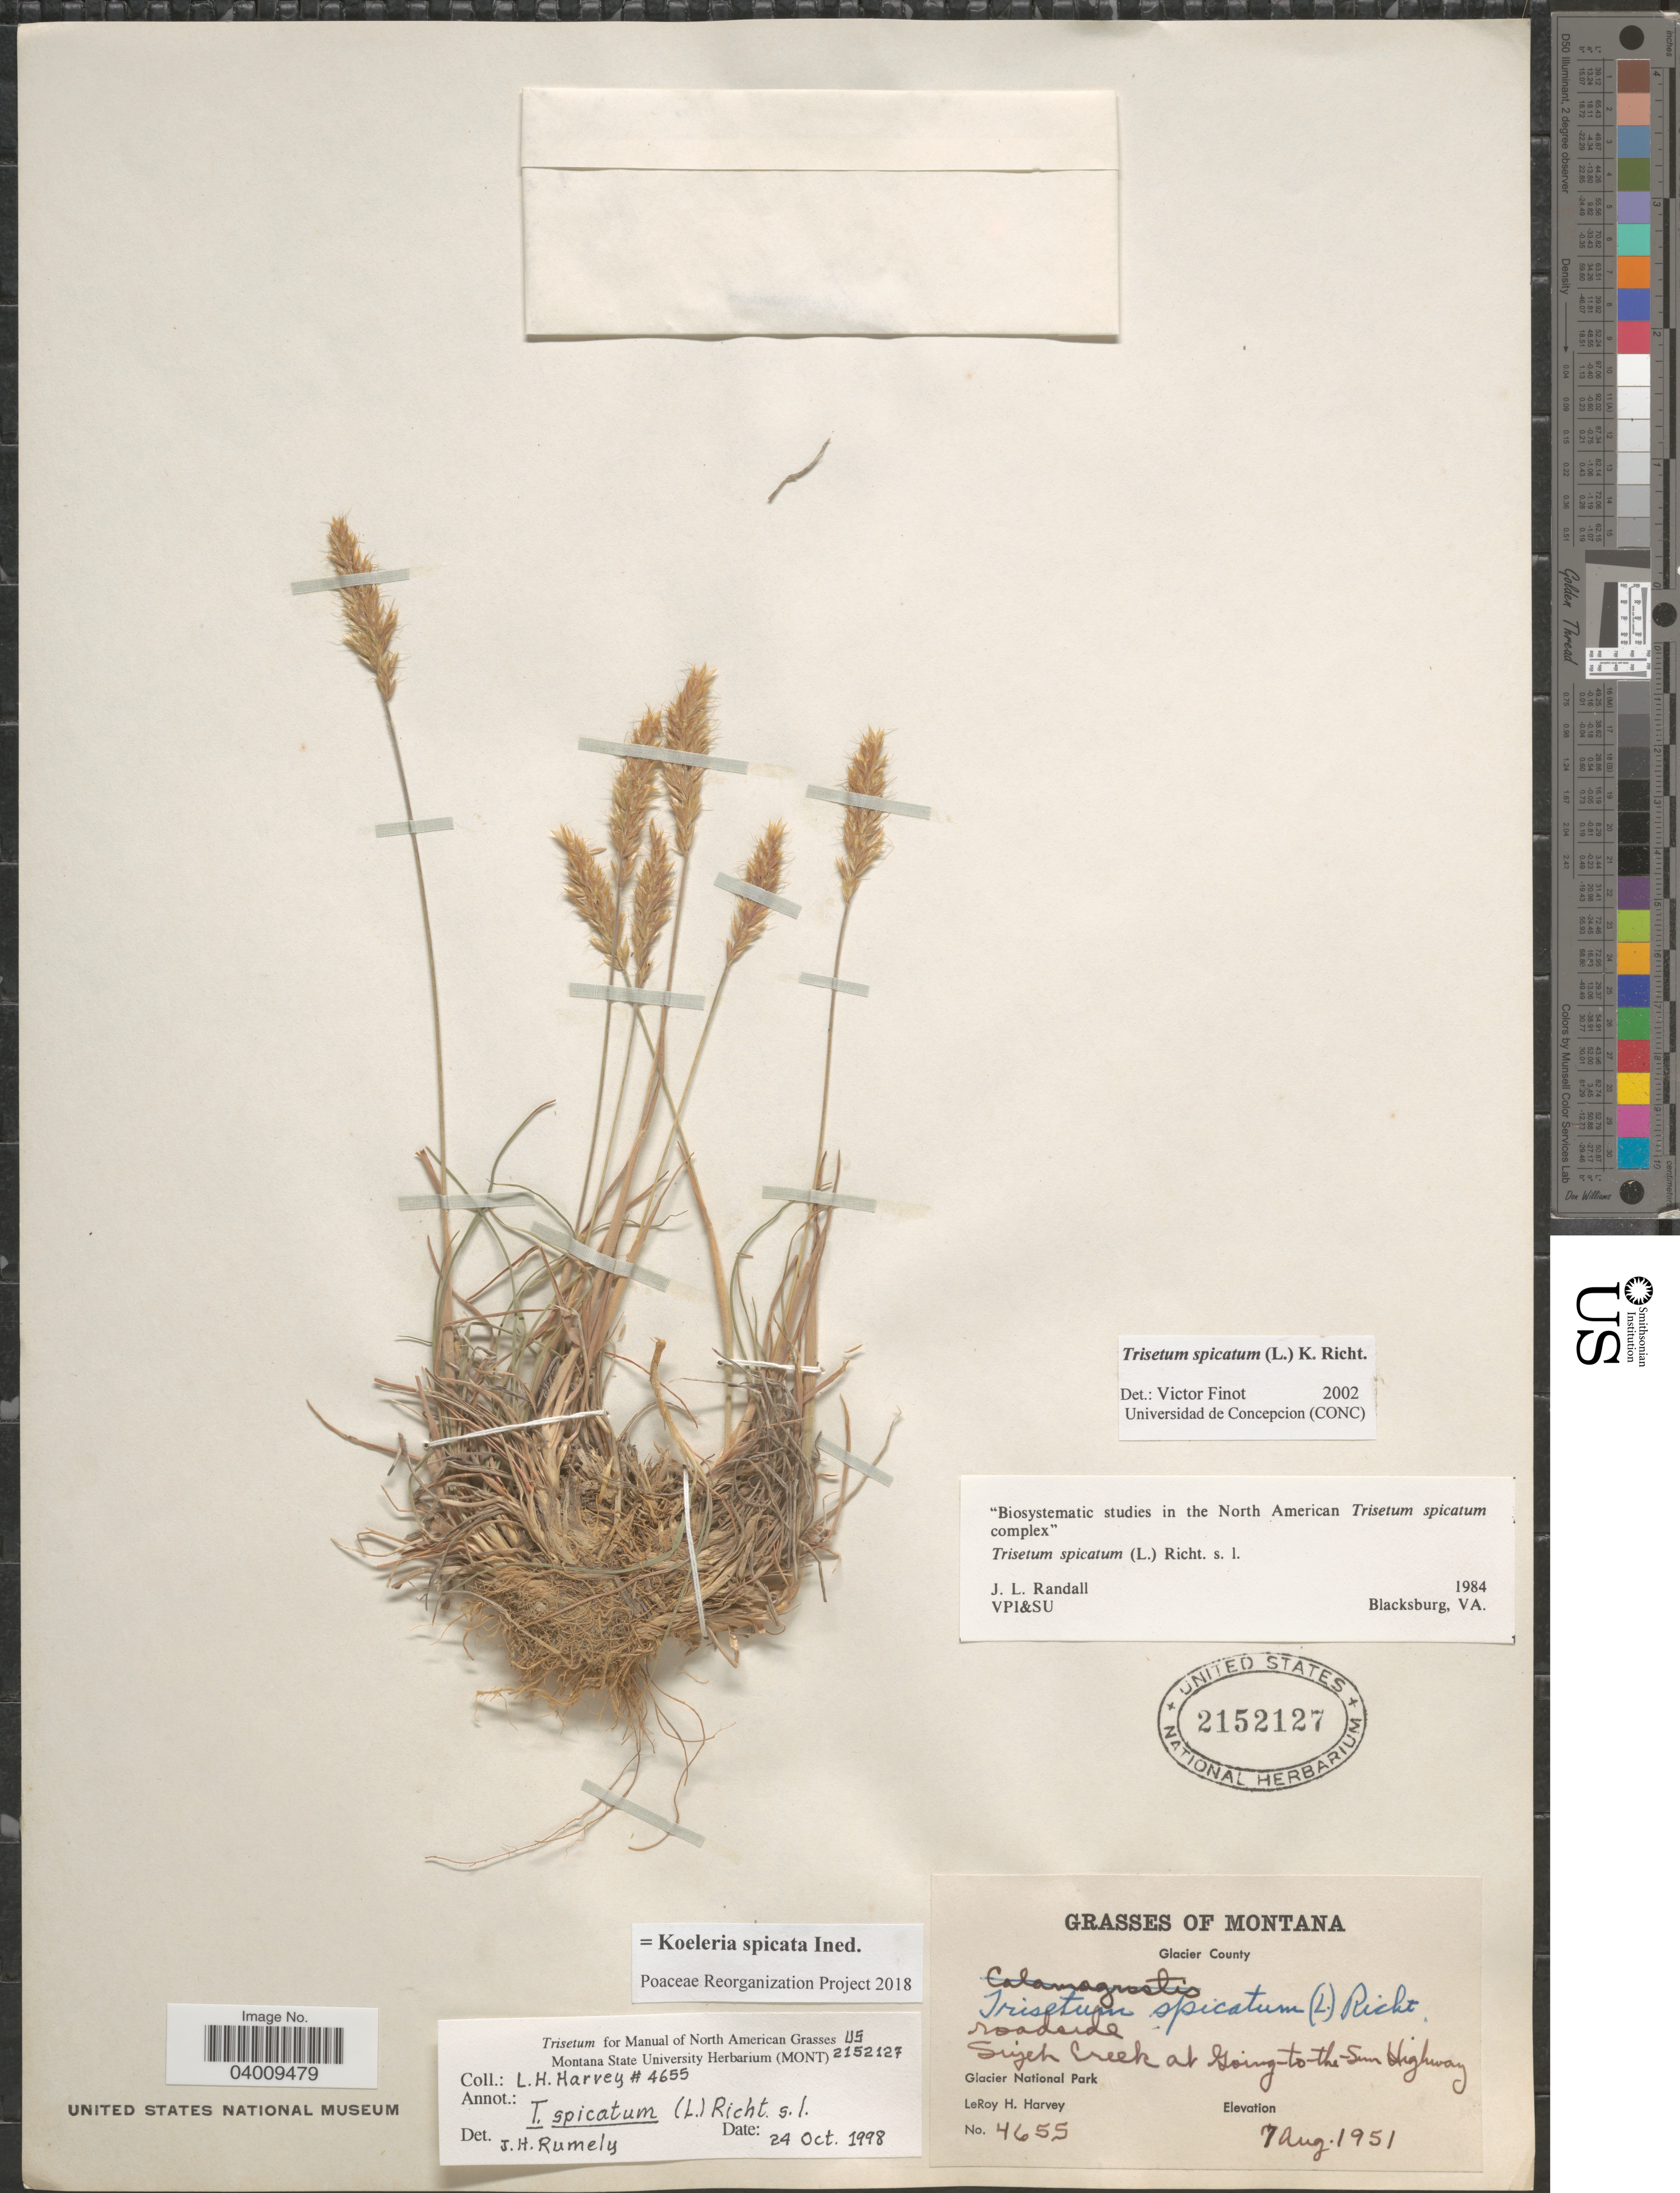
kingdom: Plantae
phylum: Tracheophyta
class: Liliopsida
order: Poales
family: Poaceae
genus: Koeleria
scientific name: Koeleria spicata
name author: (L.) Barberá et al.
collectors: L. H. Harvey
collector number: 4655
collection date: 1951-08-07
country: United States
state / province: Montana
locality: Glacier County. Sujeh Creek at Going-to-the-Sun Highway. Glacier National Park.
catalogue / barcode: US 2152127